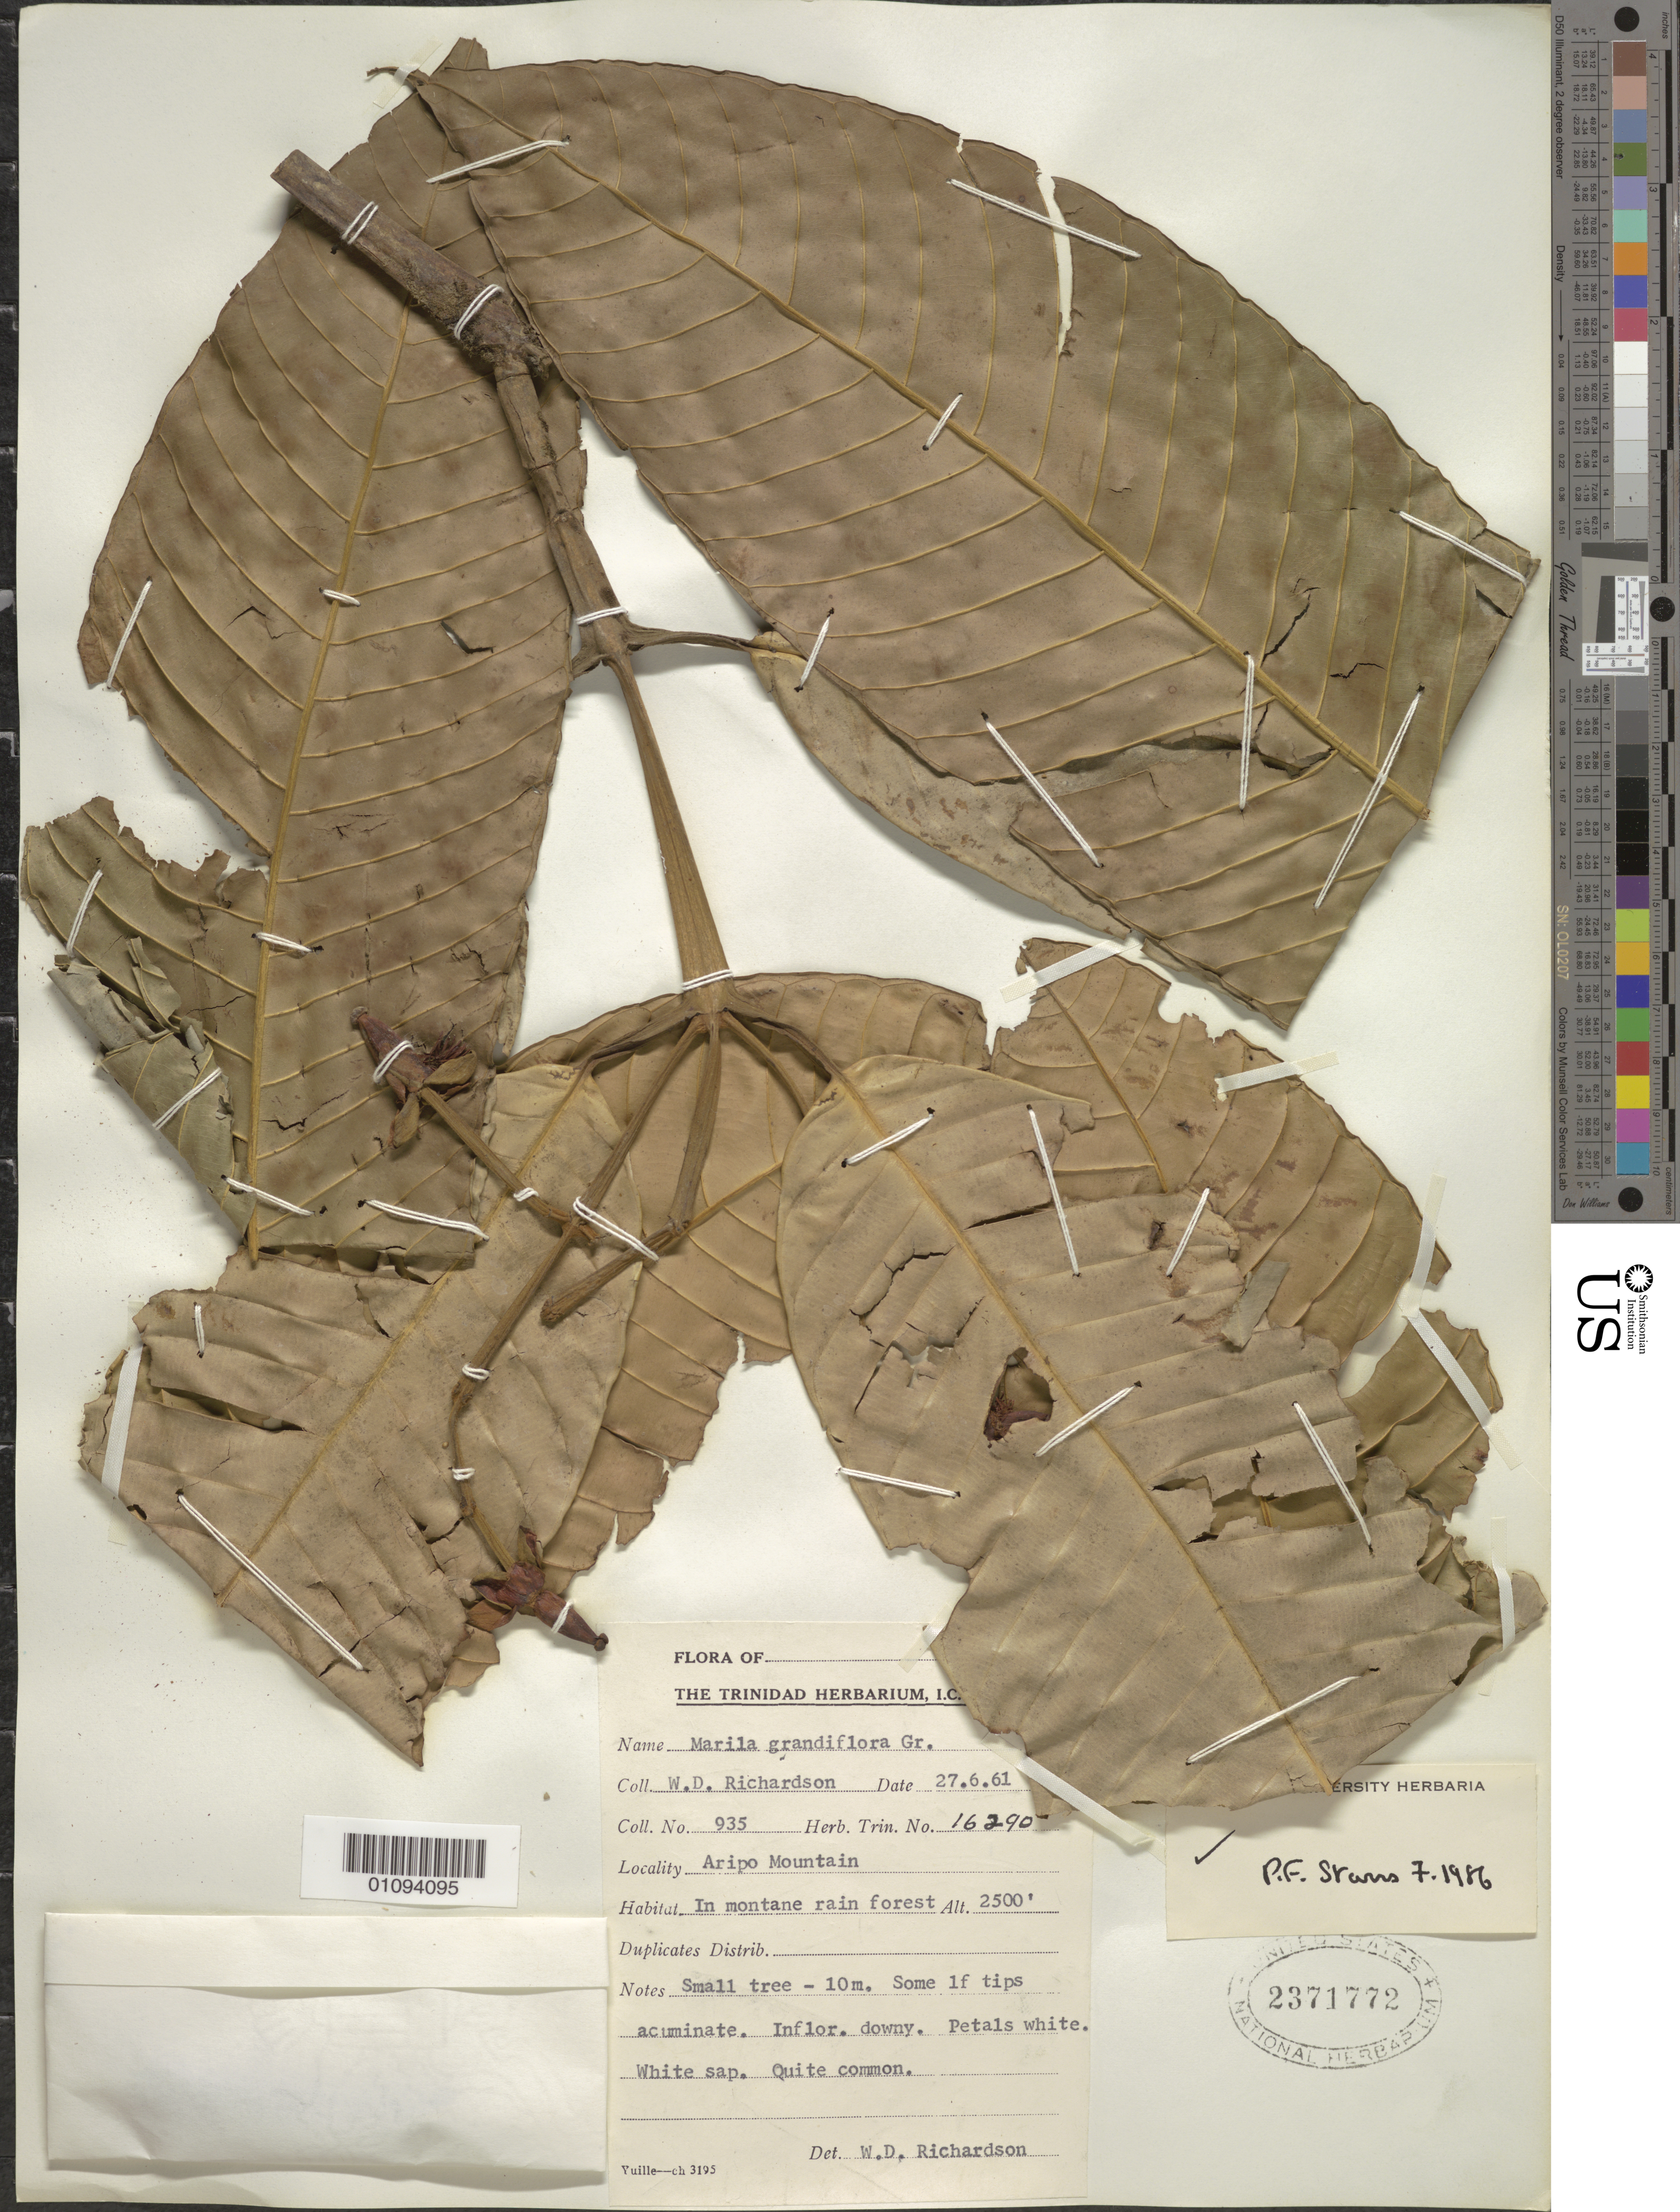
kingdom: Plantae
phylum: Tracheophyta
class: Magnoliopsida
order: Malpighiales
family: Calophyllaceae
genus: Marila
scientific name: Marila grandiflora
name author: Griseb.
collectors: W. D. Richardson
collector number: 935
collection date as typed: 27 Jun 1961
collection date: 1961-06-27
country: Trinidad and Tobago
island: Trinidad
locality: Aripo Mountain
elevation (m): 762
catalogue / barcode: US 2371772